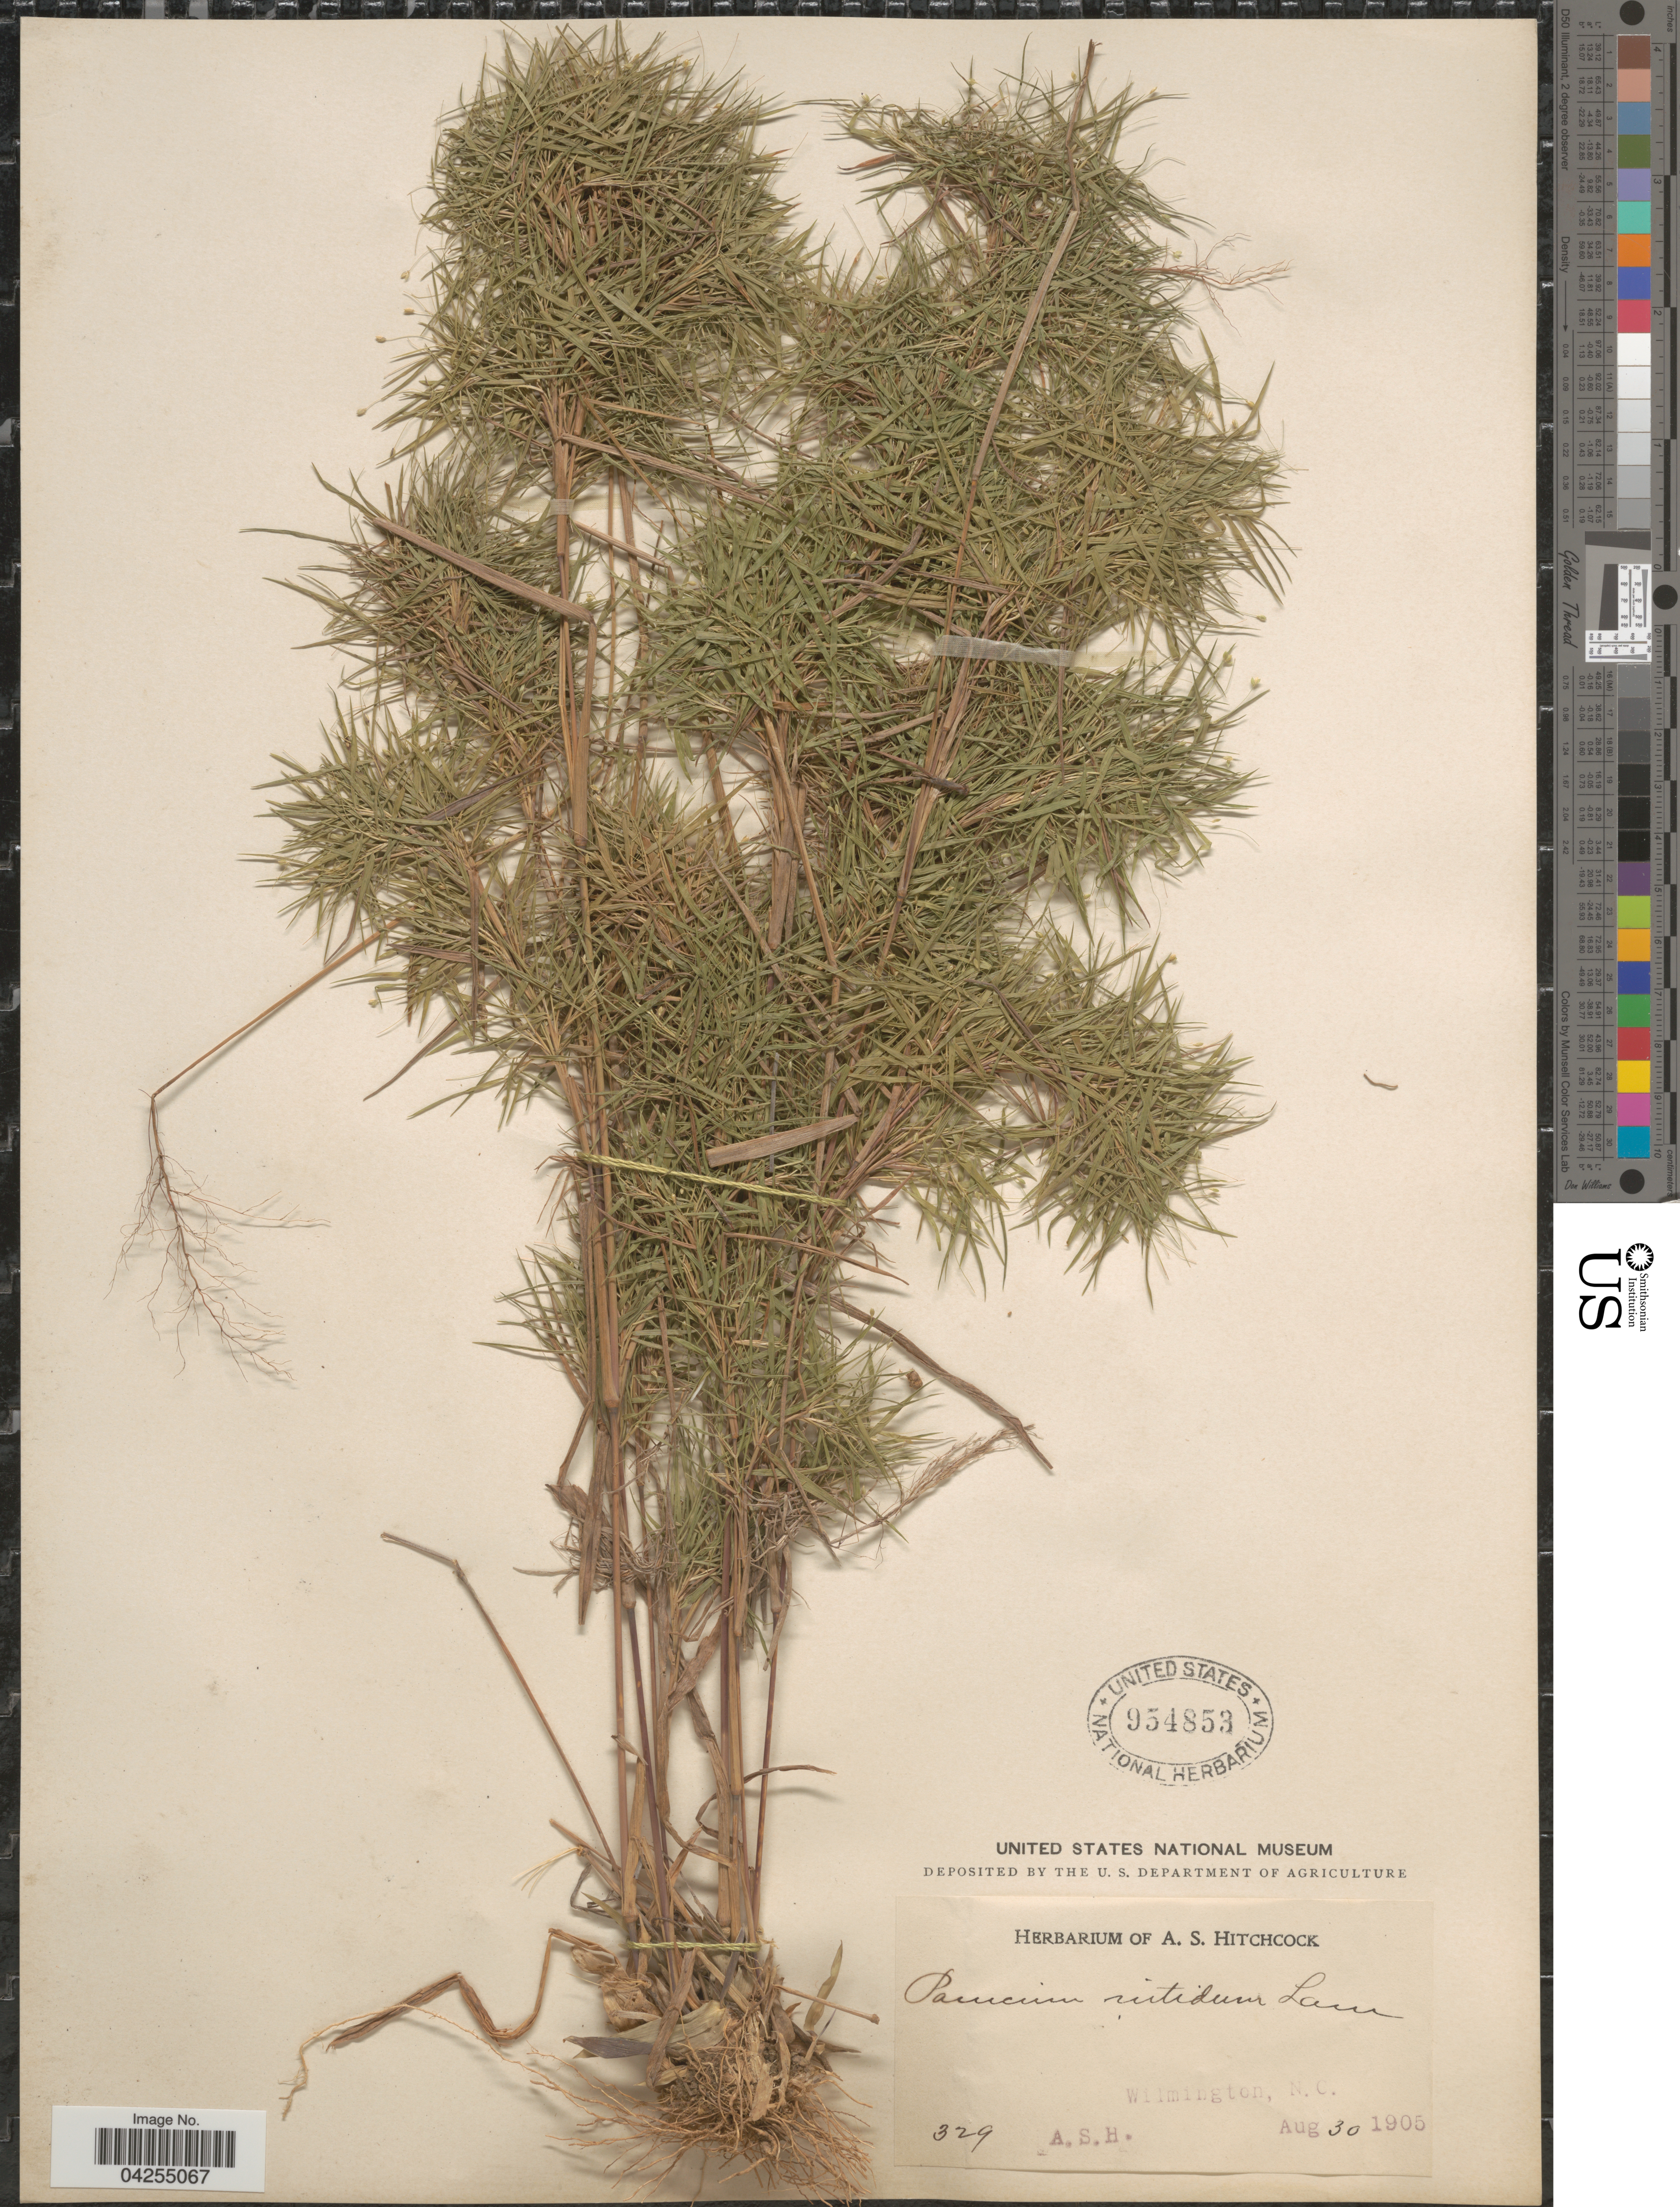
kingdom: Plantae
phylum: Tracheophyta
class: Liliopsida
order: Poales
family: Poaceae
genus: Dichanthelium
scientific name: Dichanthelium dichotomum var. dichotomum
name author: (L.) Gould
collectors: A. S. Hitchcock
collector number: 329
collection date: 1905-08-30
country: United States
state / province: North Carolina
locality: Wilmington.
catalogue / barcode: US 954853